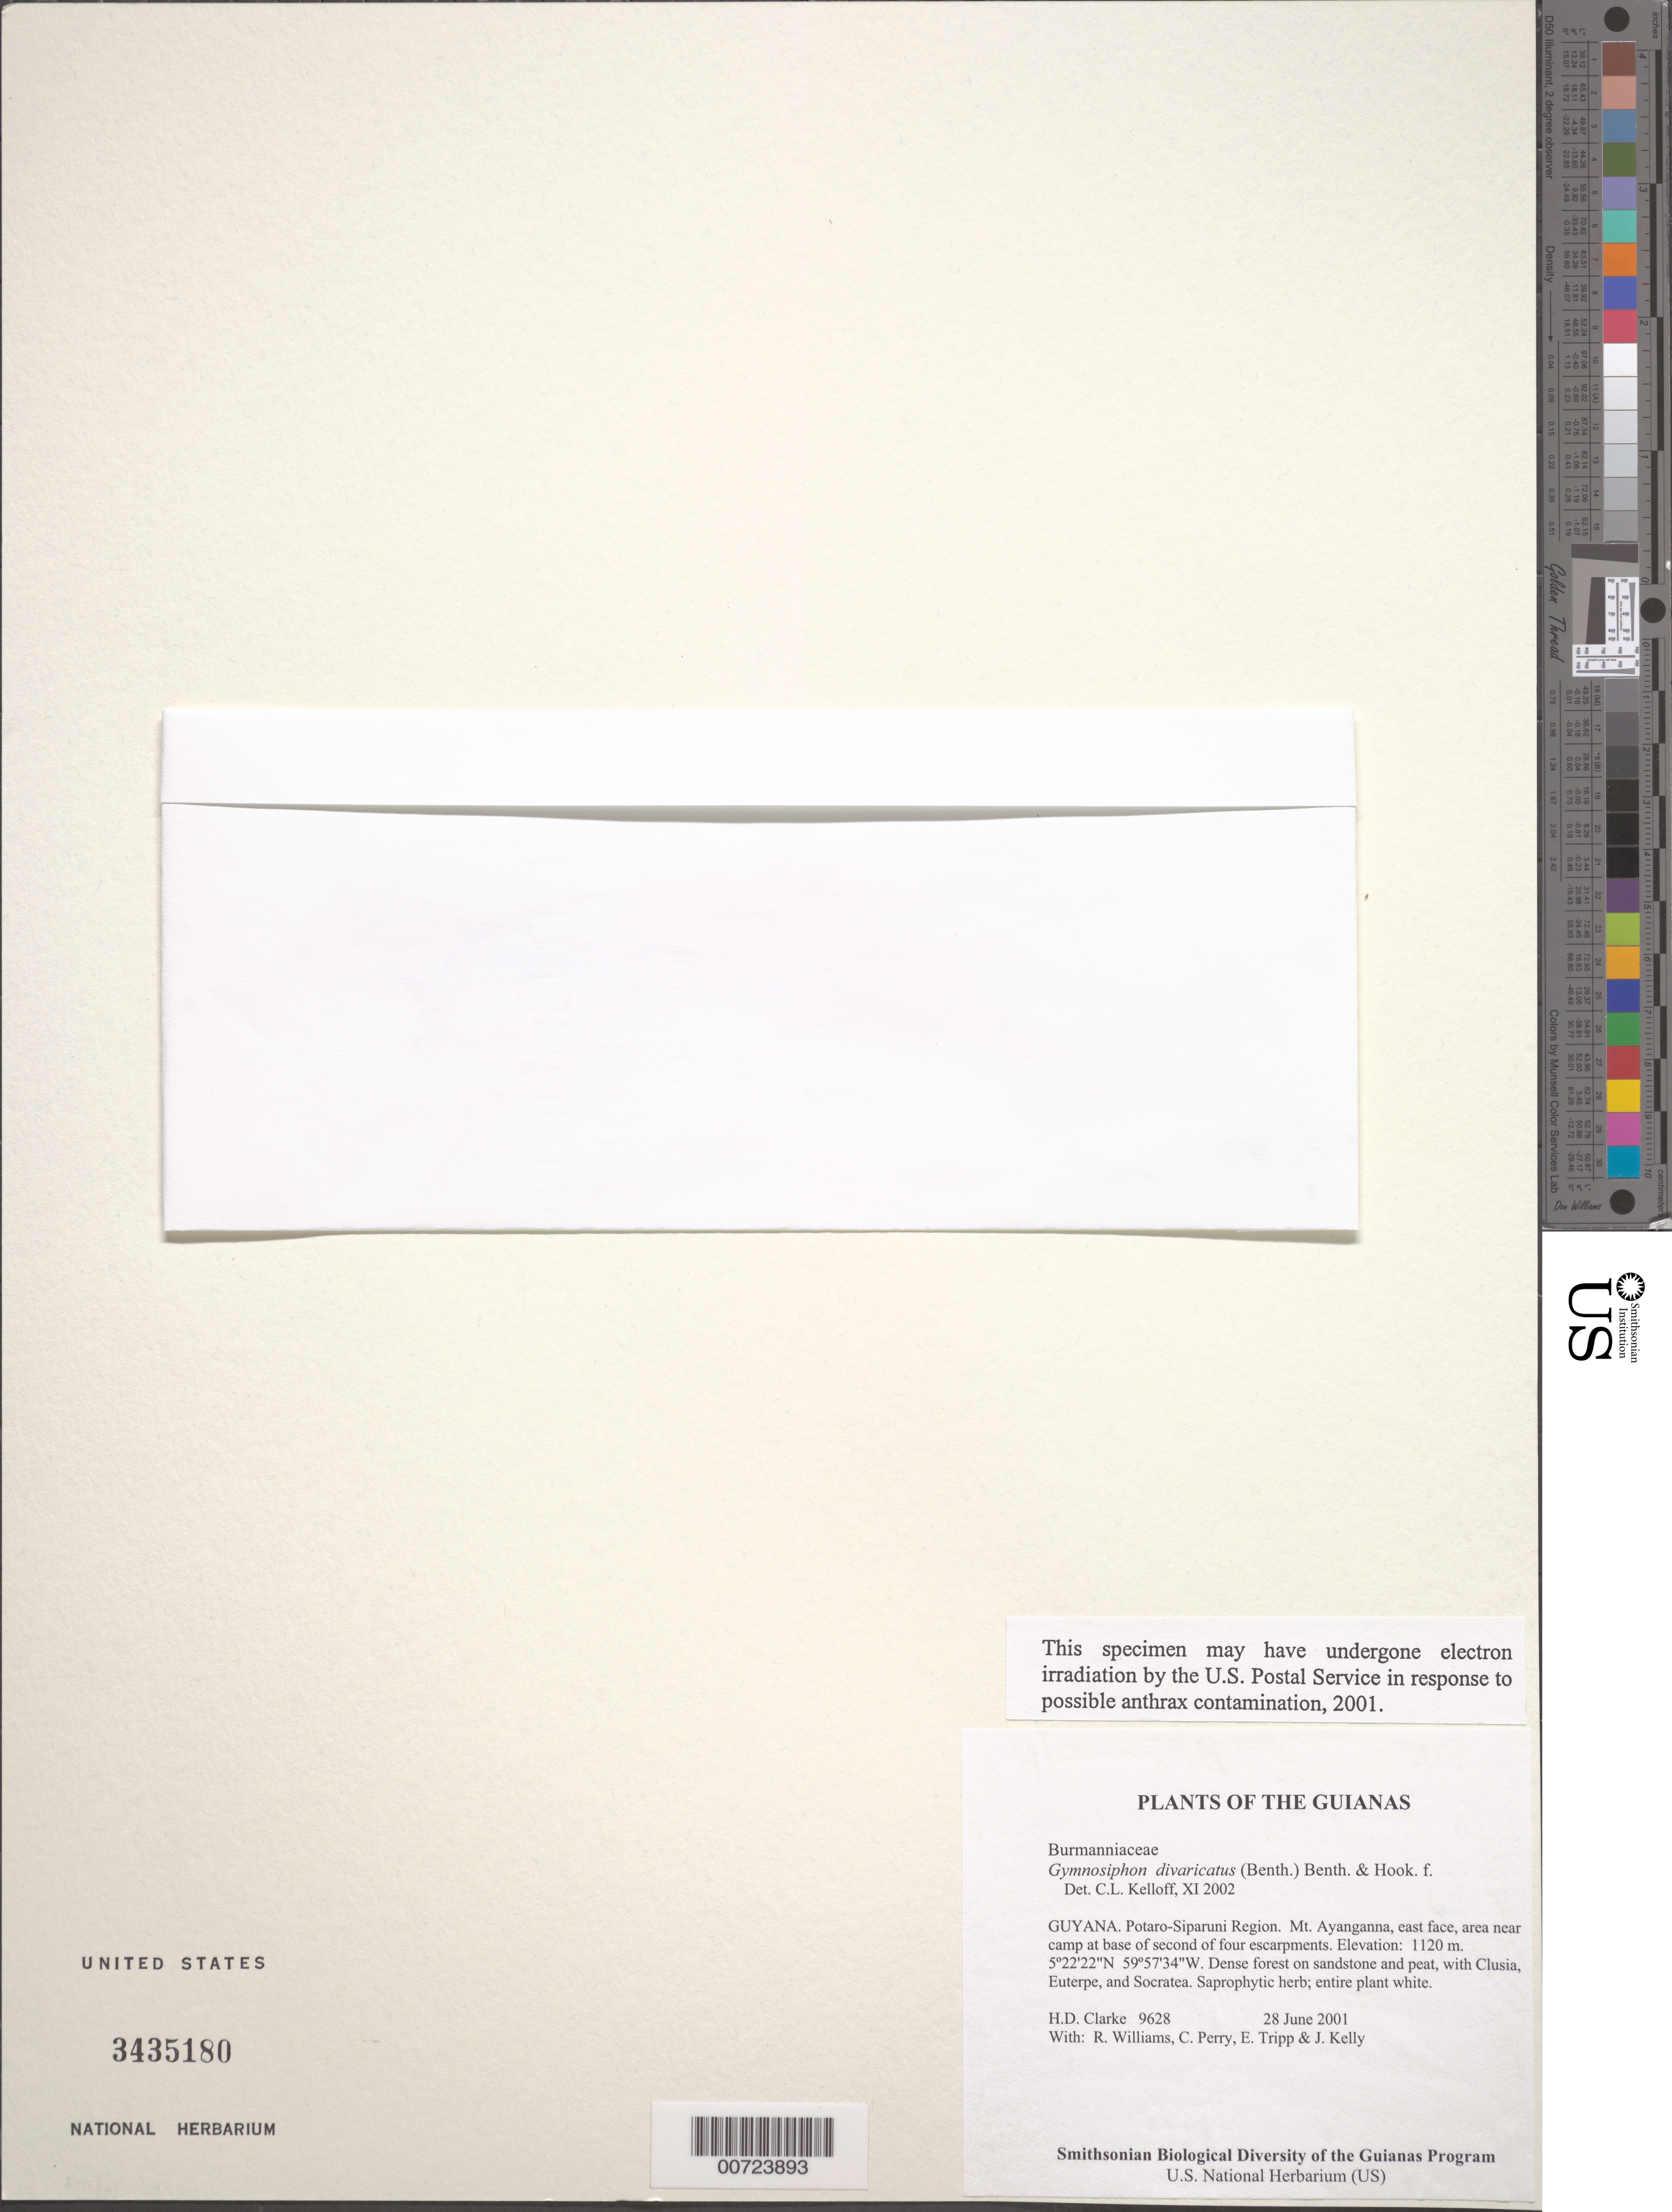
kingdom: Plantae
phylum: Tracheophyta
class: Liliopsida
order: Dioscoreales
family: Burmanniaceae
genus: Gymnosiphon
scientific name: Gymnosiphon divaricatus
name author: (Benth.) Benth. & Hook. f.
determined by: Kelloff, Carol L., (US), Smithsonian Institution - National Museum of Natural History (UNITED STATES)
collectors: H. D. Clarke, R. Williams, C. Perry, E. Tripp & J. Kelly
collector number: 9628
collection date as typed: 28 June 2001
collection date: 2001-06-28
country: Guyana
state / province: Potaro-Siparuni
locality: Mt. Ayanganna, east face, area near camp at base of second of four escarpments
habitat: Dense forest on sandstone and peat, with Clusia, Euterpe, and Socratea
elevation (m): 1120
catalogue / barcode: US 3435180